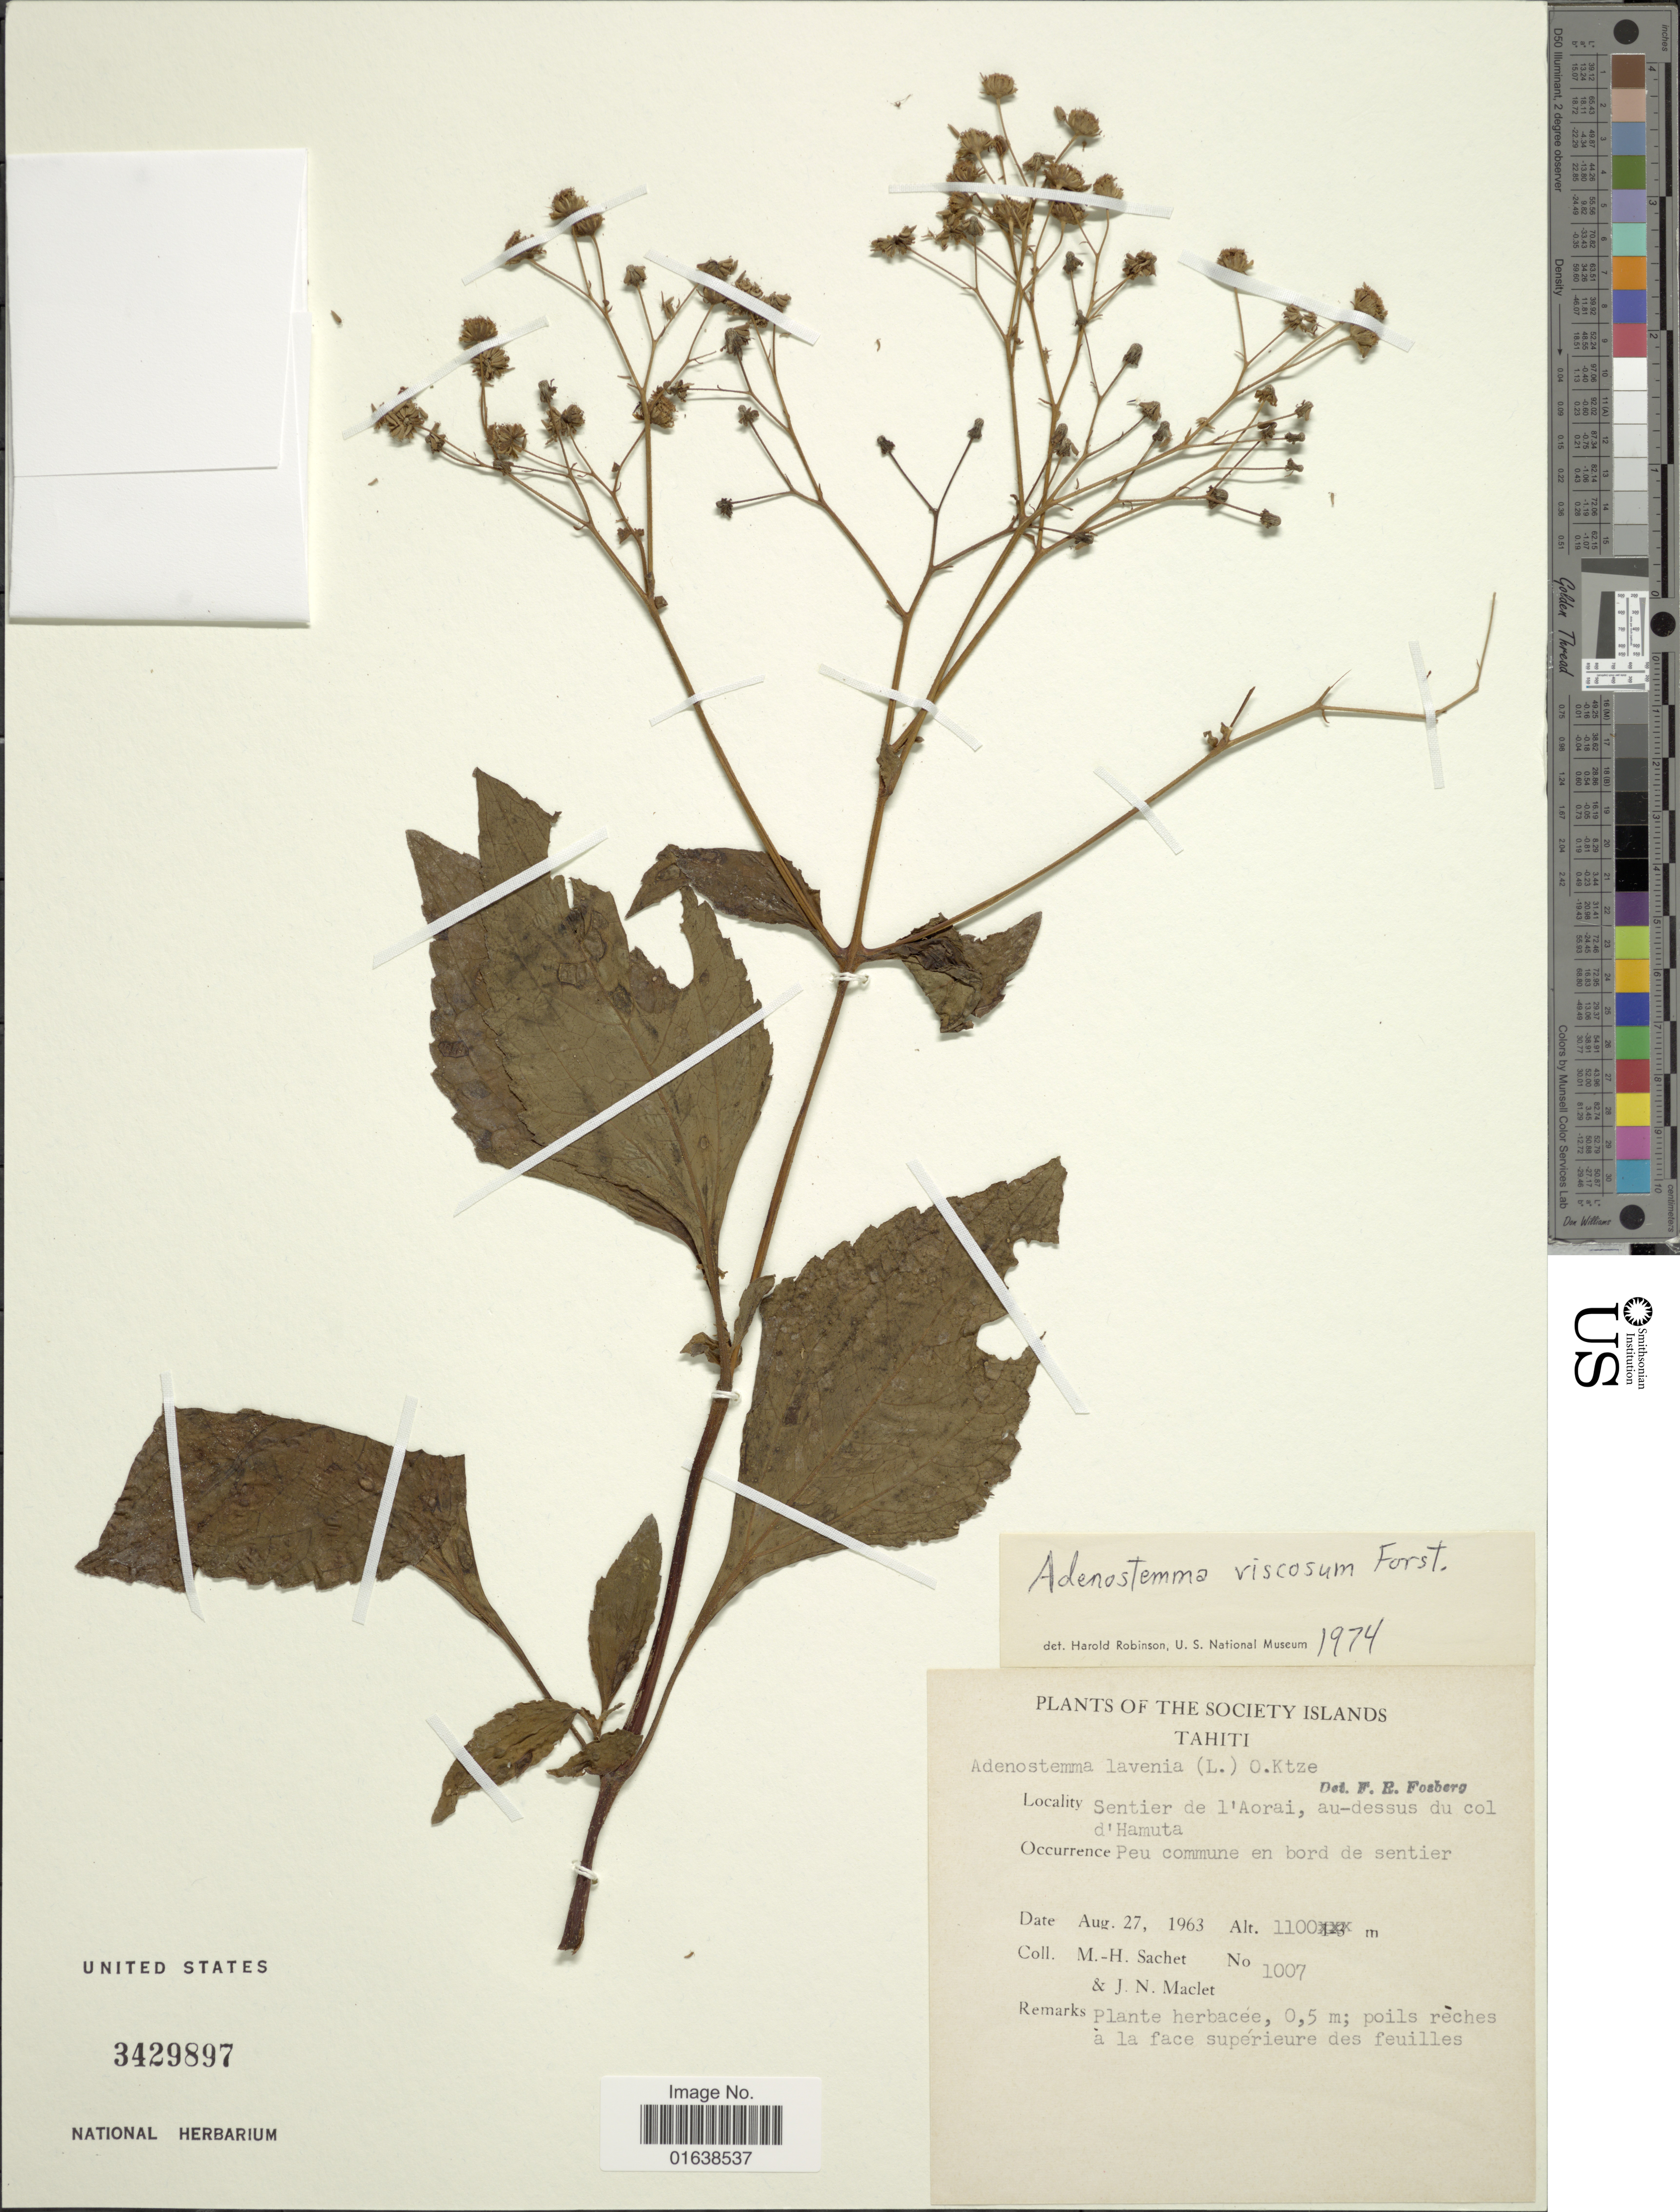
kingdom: Plantae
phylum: Tracheophyta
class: Magnoliopsida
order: Asterales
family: Asteraceae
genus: Adenostemma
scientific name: Adenostemma viscosum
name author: J.R. Forst. & G. Forst.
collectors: M.-H. Sachet & J. Maclet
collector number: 1007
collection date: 1963-08-27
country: French Polynesia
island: Tahiti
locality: The Society Islands. Tahiti. Sentier de l'Aorai, au-dessus du col d'Hamuta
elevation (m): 1100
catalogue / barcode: US 3429897